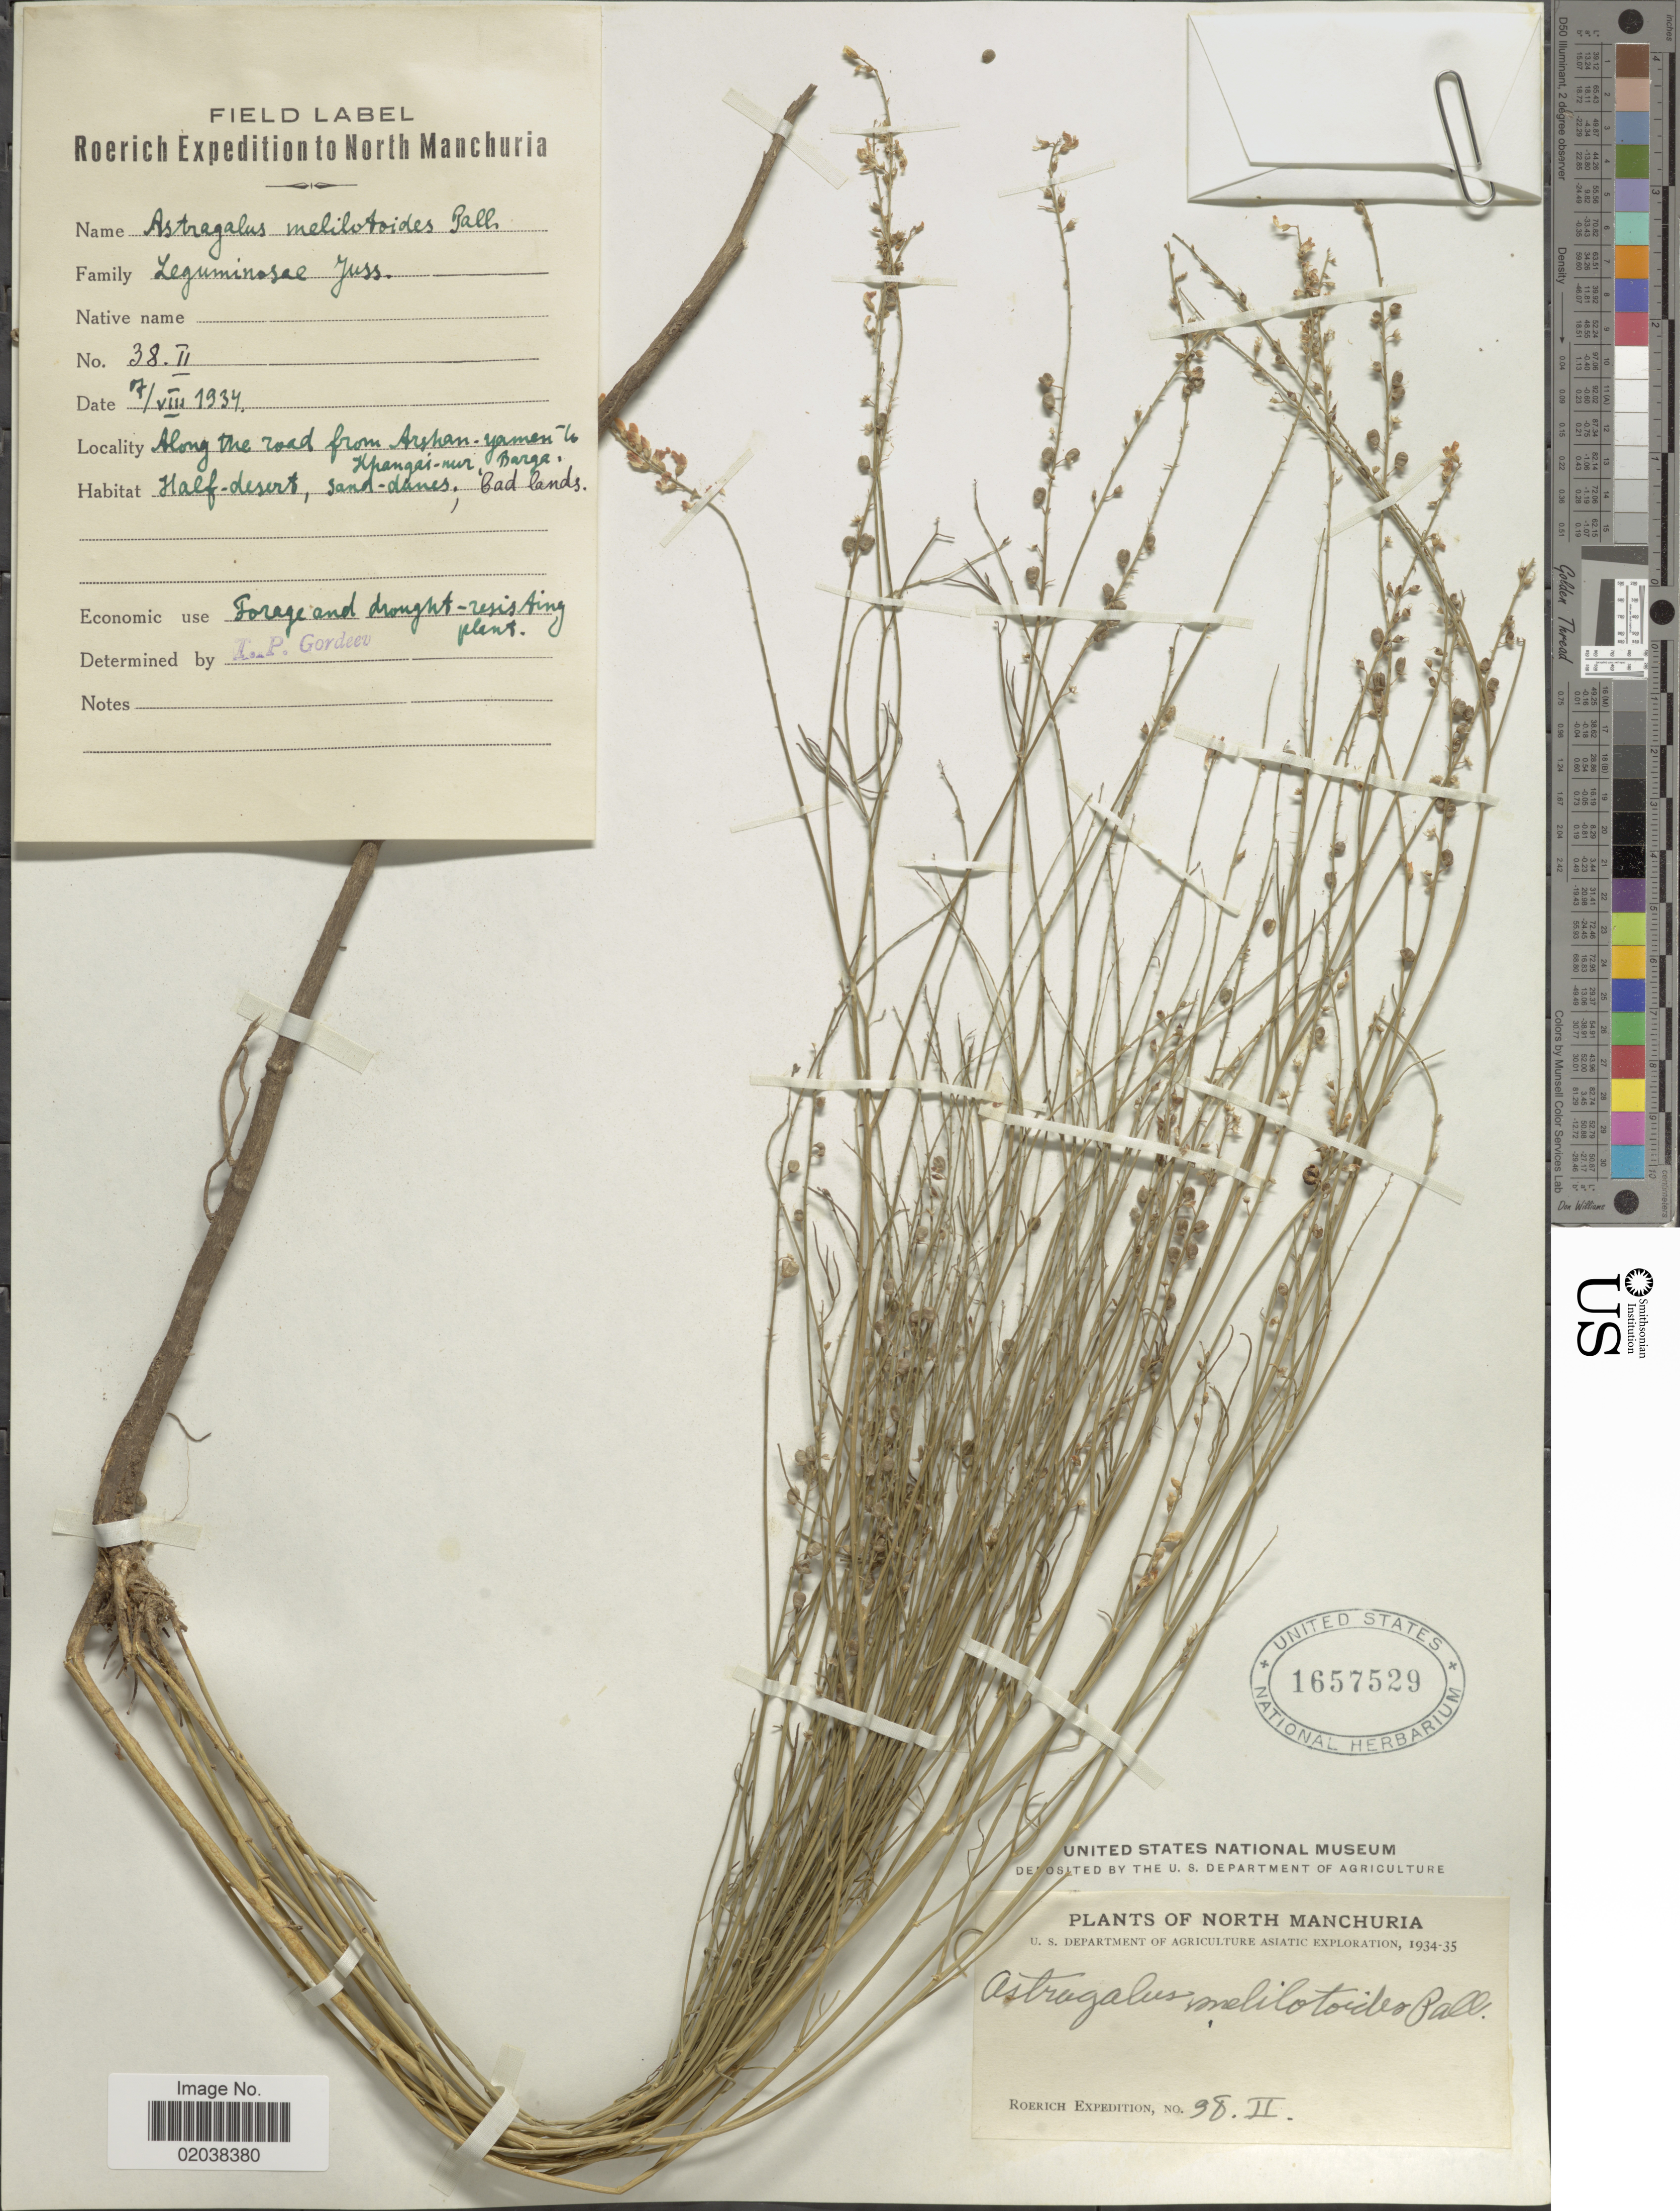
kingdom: Plantae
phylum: Tracheophyta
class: Magnoliopsida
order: Fabales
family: Fabaceae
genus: Astragalus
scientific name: Astragalus melilotoides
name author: Pall.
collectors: Roerich Expedition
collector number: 38II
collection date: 1934-08-07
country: China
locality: North Manchuria. Along the road from Arshan-yamen to Khangai-nur, Barga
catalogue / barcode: US 1657529